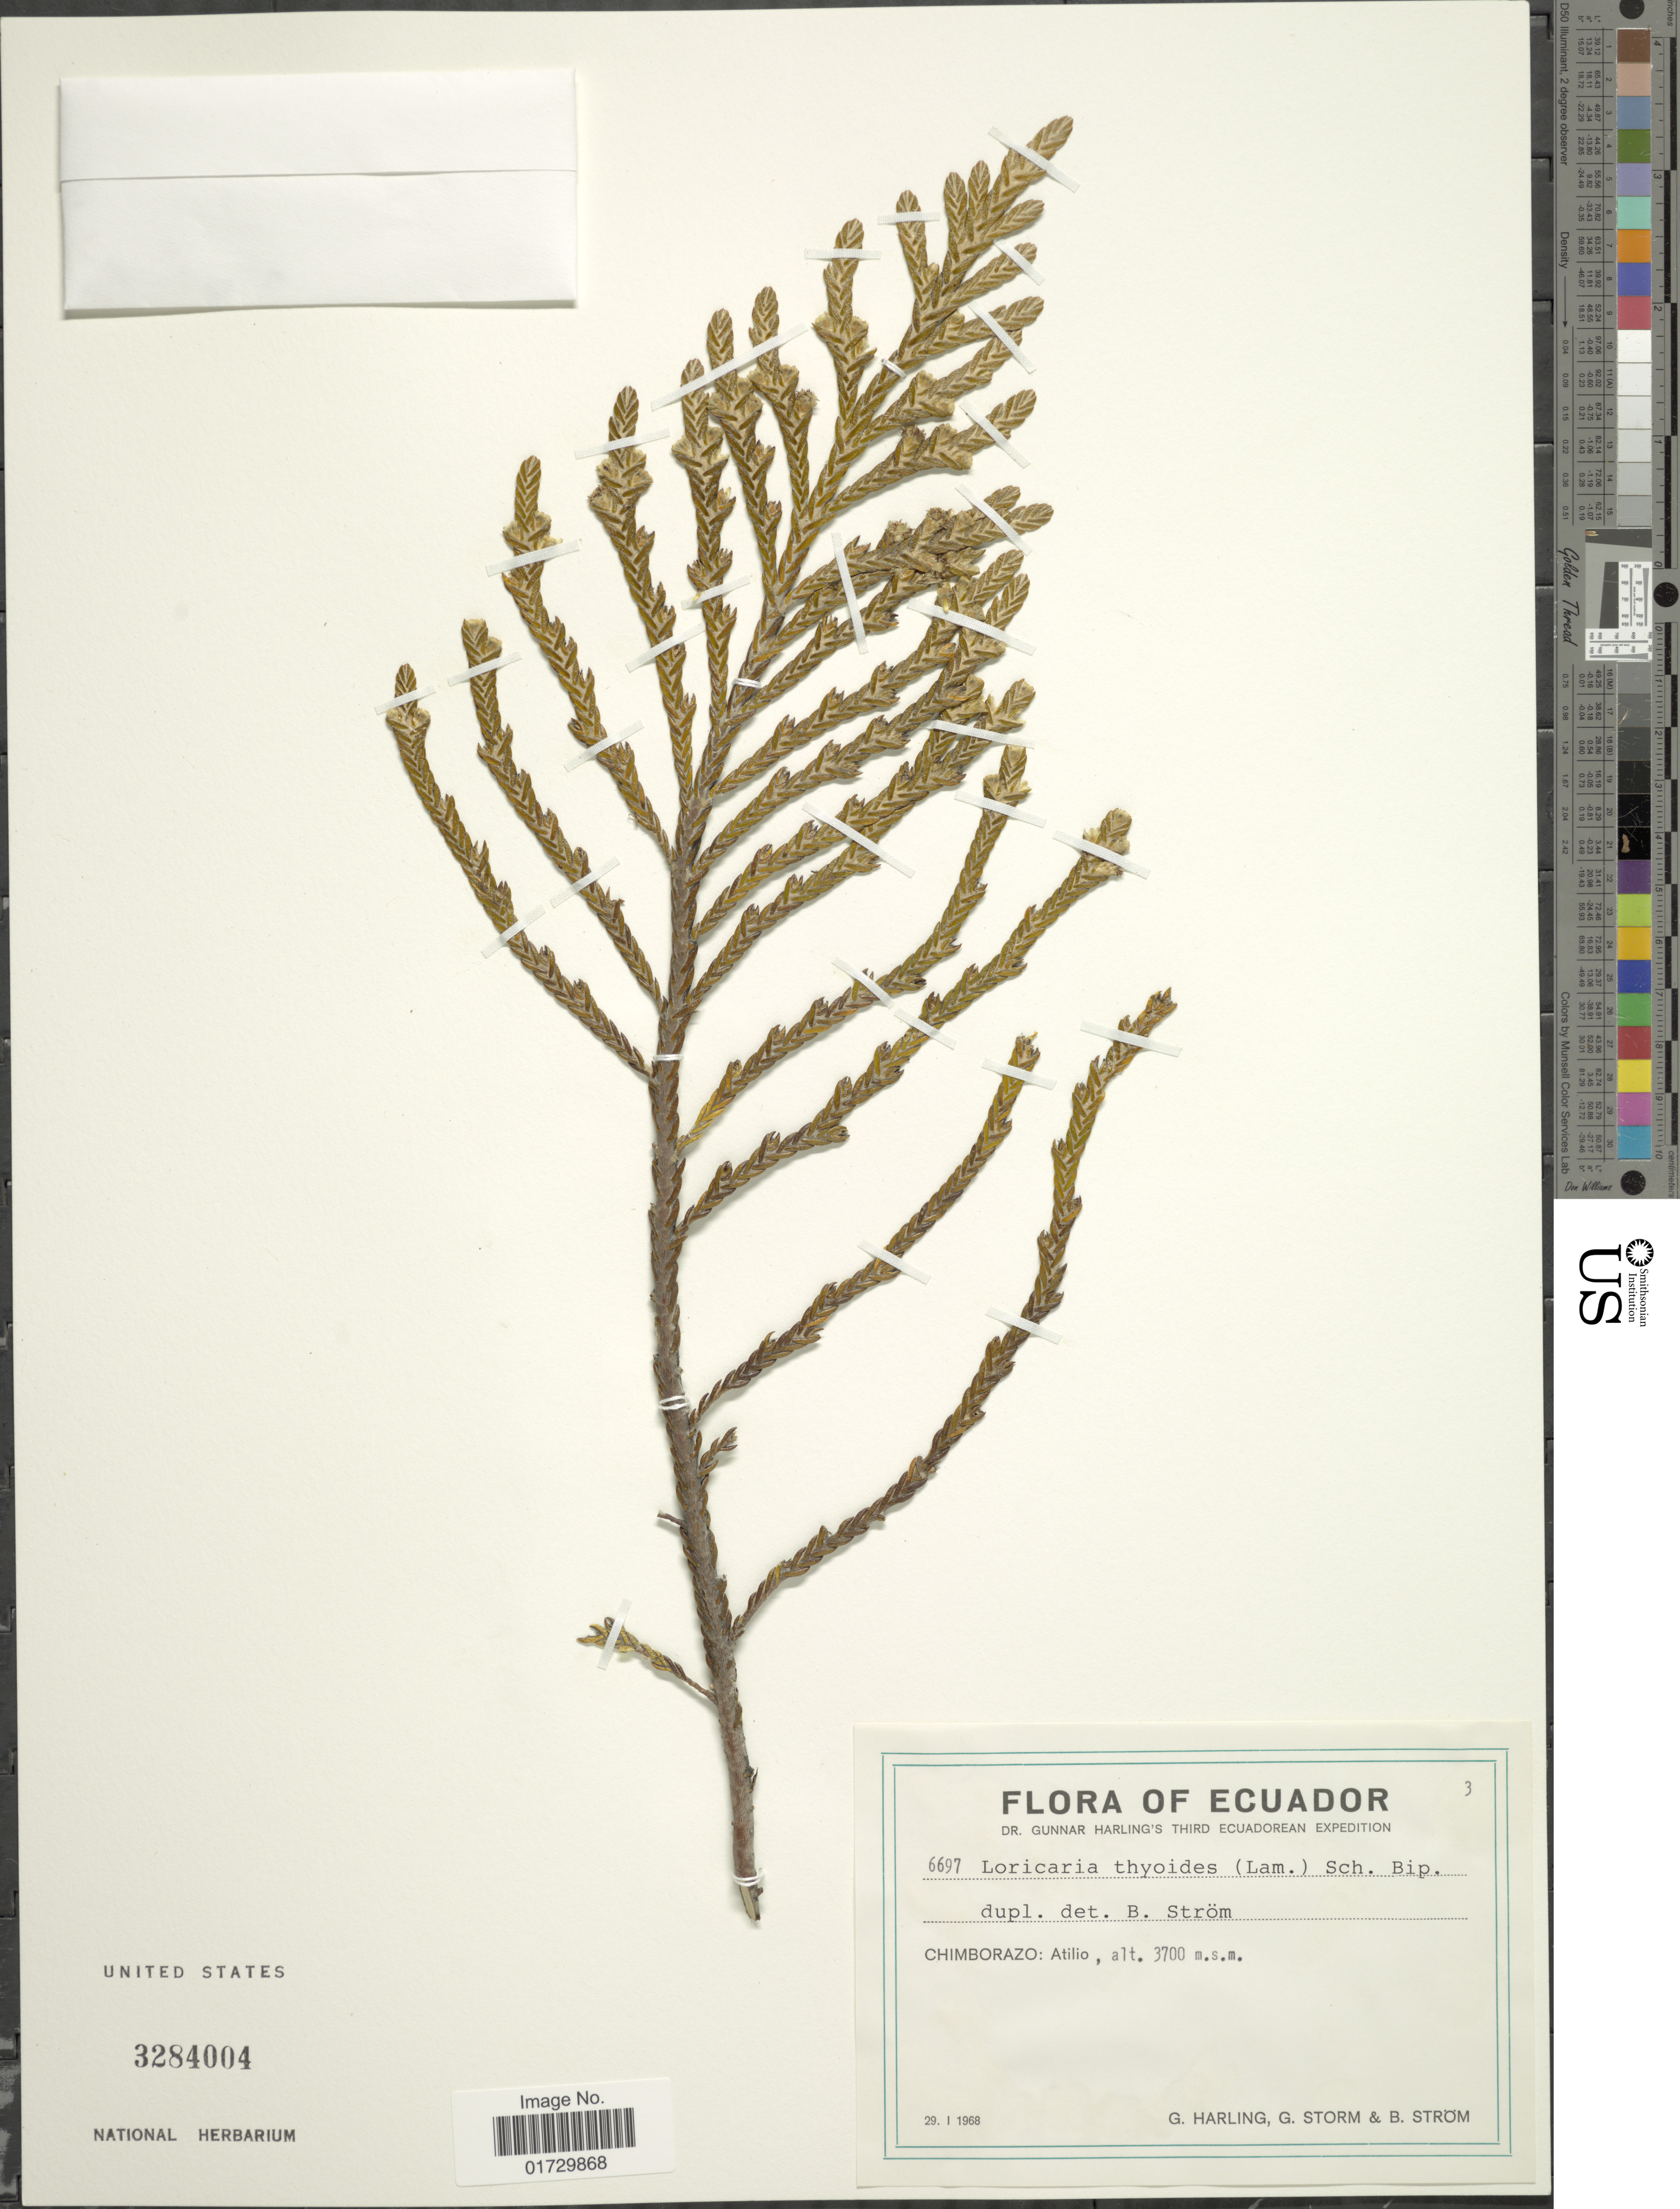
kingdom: Plantae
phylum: Tracheophyta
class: Magnoliopsida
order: Asterales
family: Asteraceae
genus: Loricaria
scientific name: Loricaria thuyoides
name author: (Lam.) Sch. Bip.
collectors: G. Harling, G. Storm & B. Strom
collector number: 6697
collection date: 1968-01-29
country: Ecuador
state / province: Chimborazo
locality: Atilio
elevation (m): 3700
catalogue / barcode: US 3284004